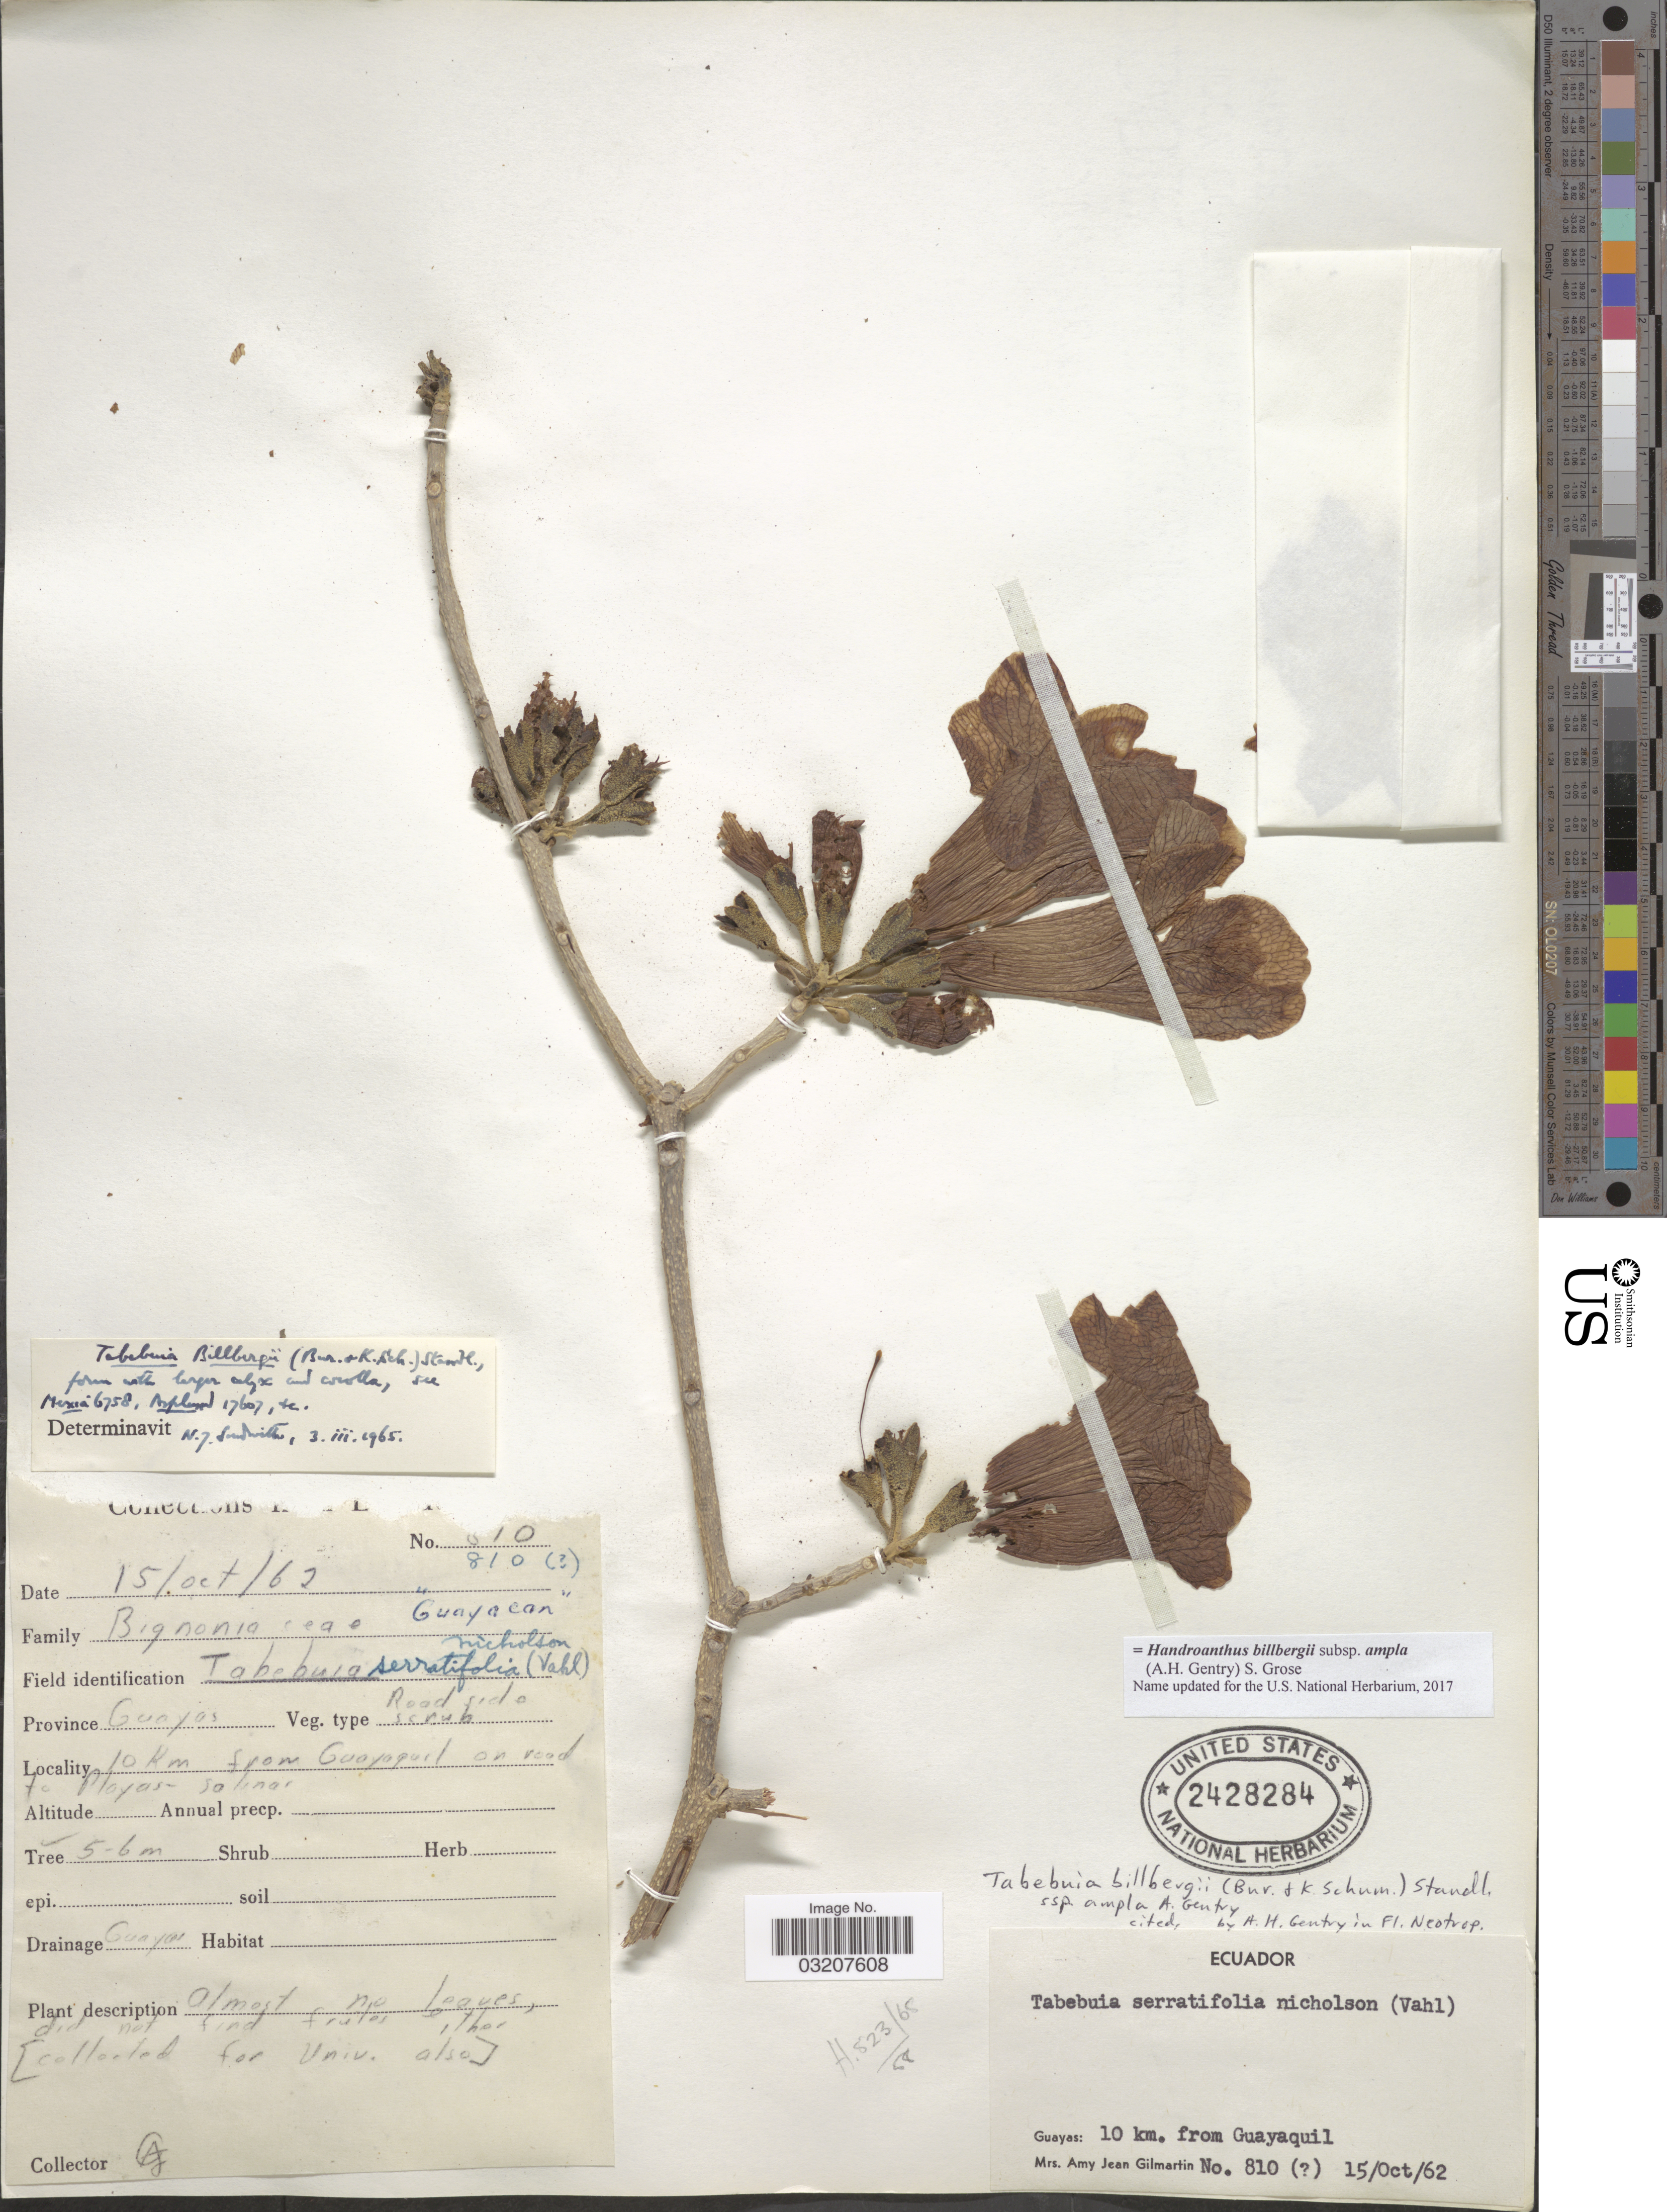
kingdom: Plantae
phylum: Tracheophyta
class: Magnoliopsida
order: Lamiales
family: Bignoniaceae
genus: Handroanthus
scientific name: Handroanthus billgergii subsp. amplus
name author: (A.H. Gentry) S.O. Grose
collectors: A. J. Gilmartin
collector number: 810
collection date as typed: Transcribed d/m/y: 15/10/62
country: Ecuador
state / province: Guayas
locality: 10 km. from Guayaquil on road to Playas salinas.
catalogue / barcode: US 2428284